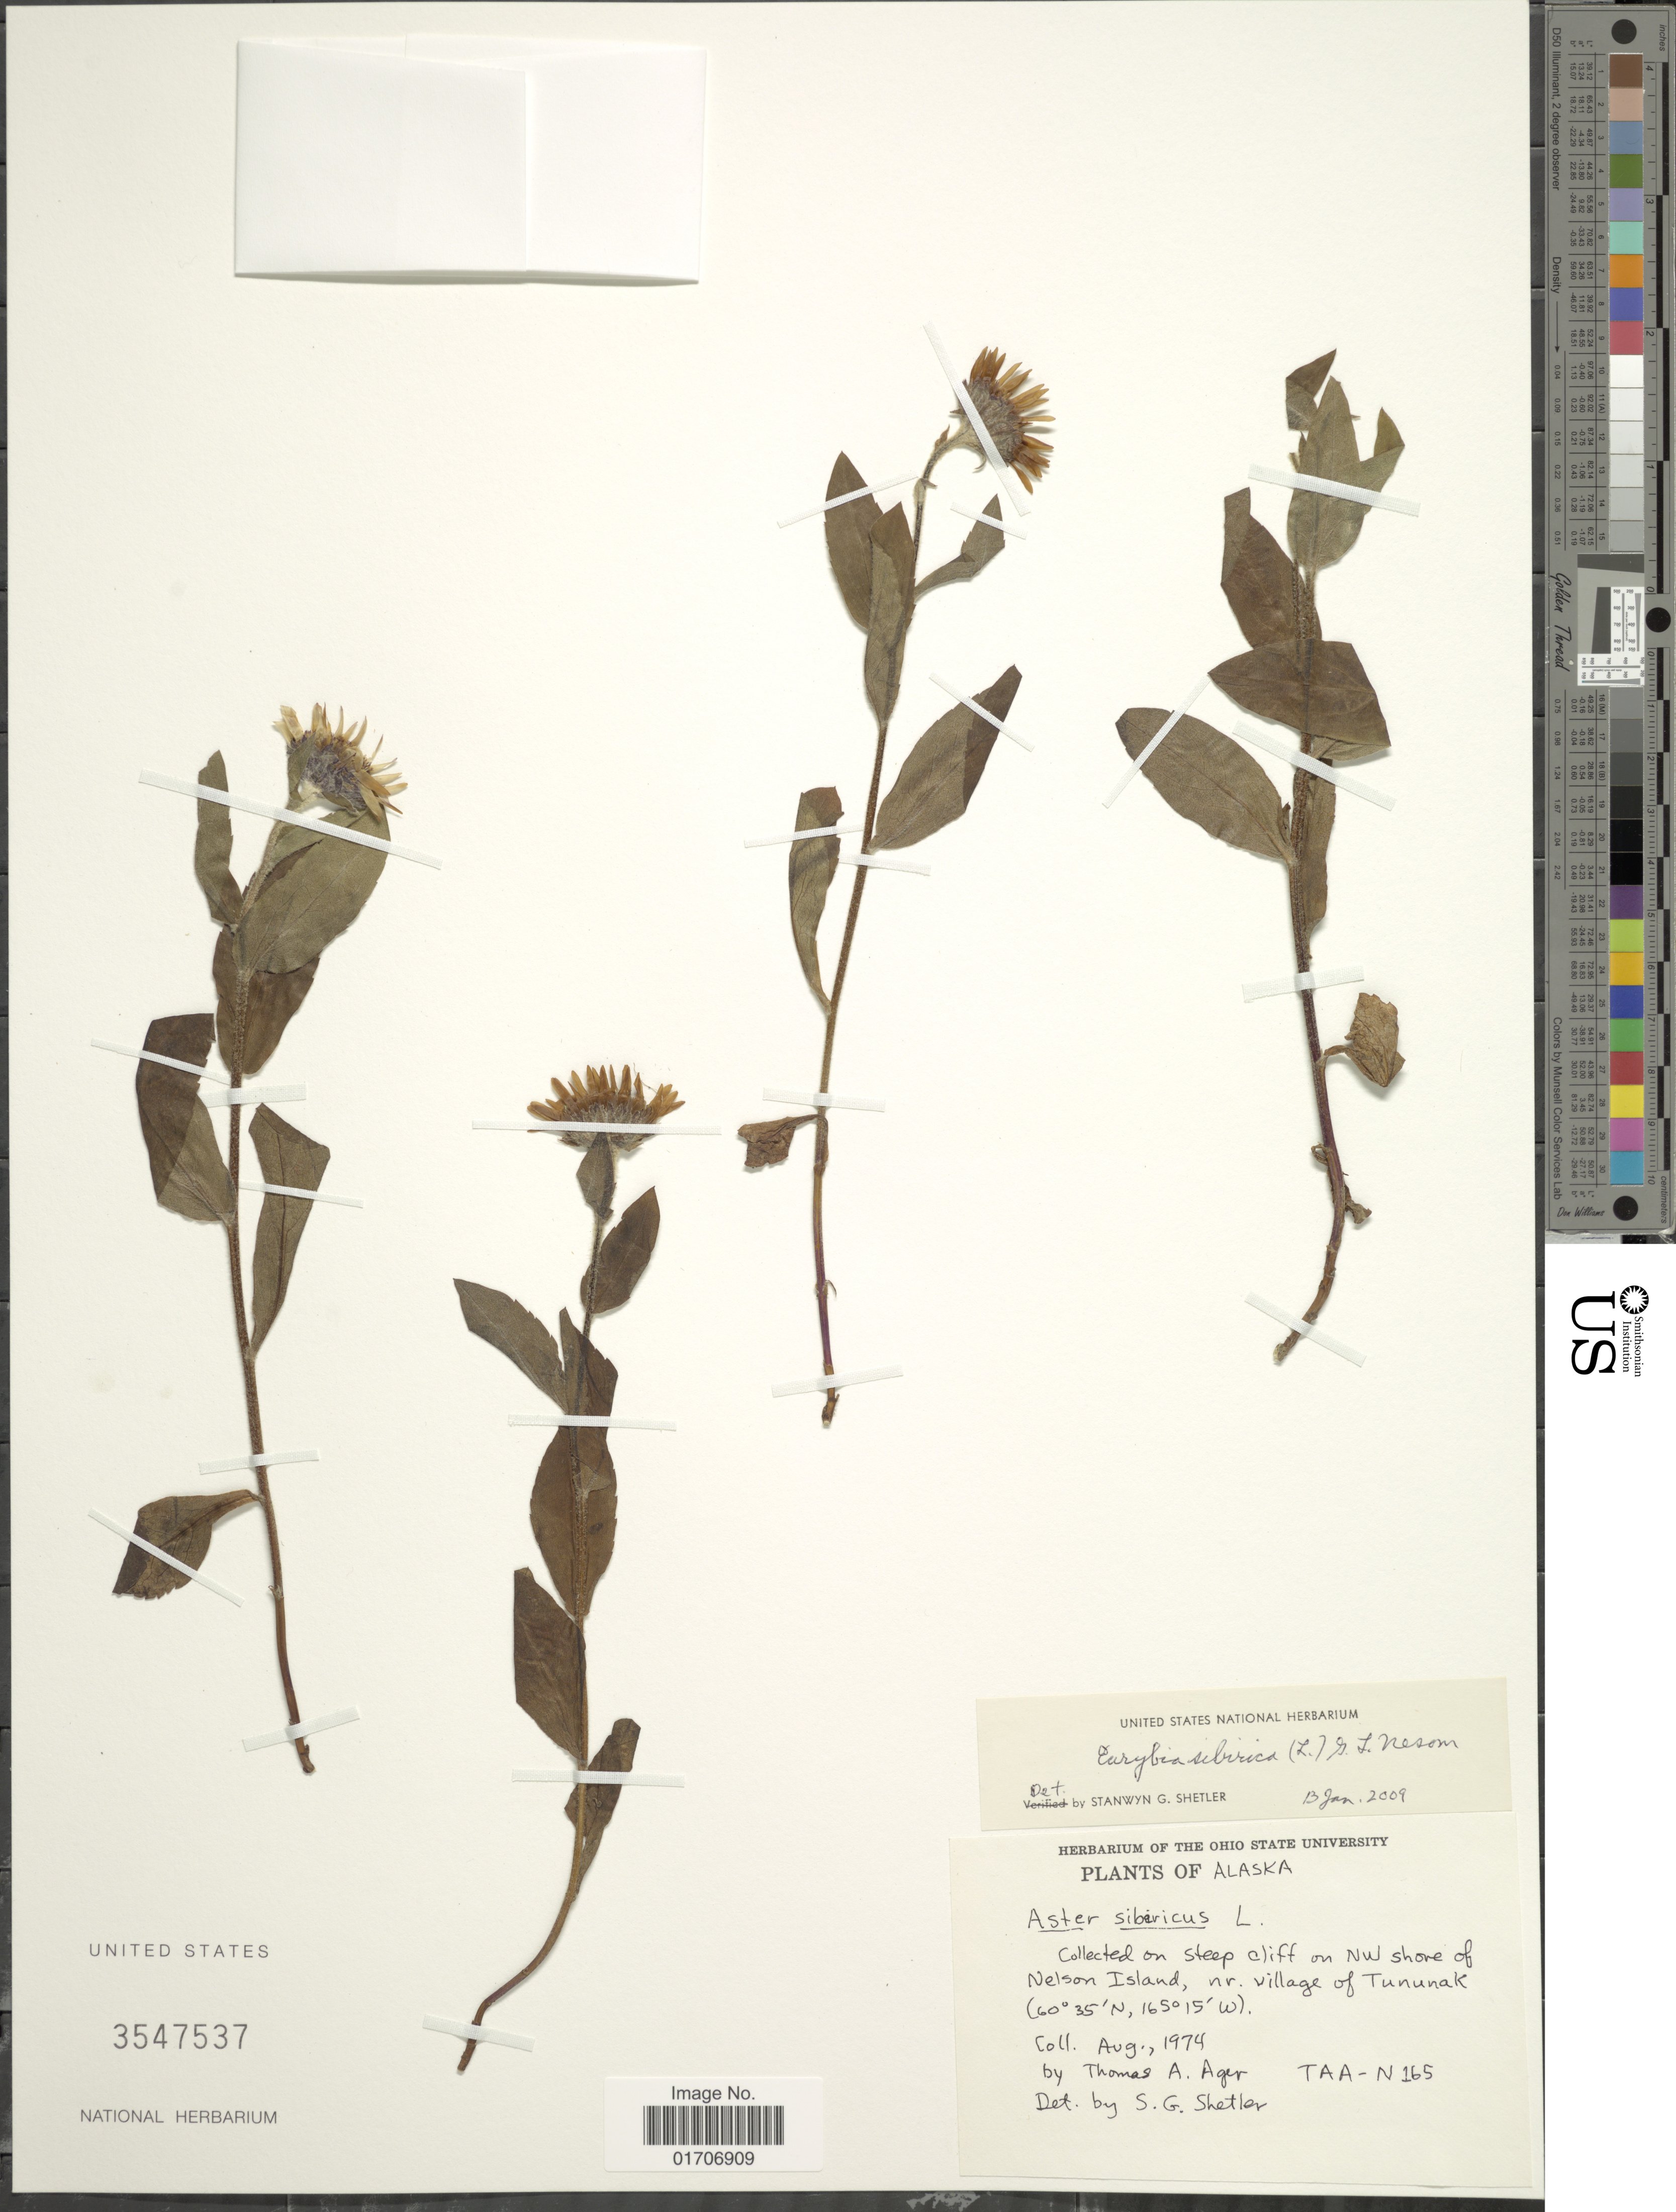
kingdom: Plantae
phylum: Tracheophyta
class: Magnoliopsida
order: Asterales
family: Asteraceae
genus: Eurybia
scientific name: Eurybia sibirica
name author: (L.) G.L. Nesom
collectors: T. A. Ager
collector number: TAA-N165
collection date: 1974-08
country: United States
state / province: Alaska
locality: Collected on steep cliff on NW shore of Nelson Island, nr. village of Tununak.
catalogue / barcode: US 3547537